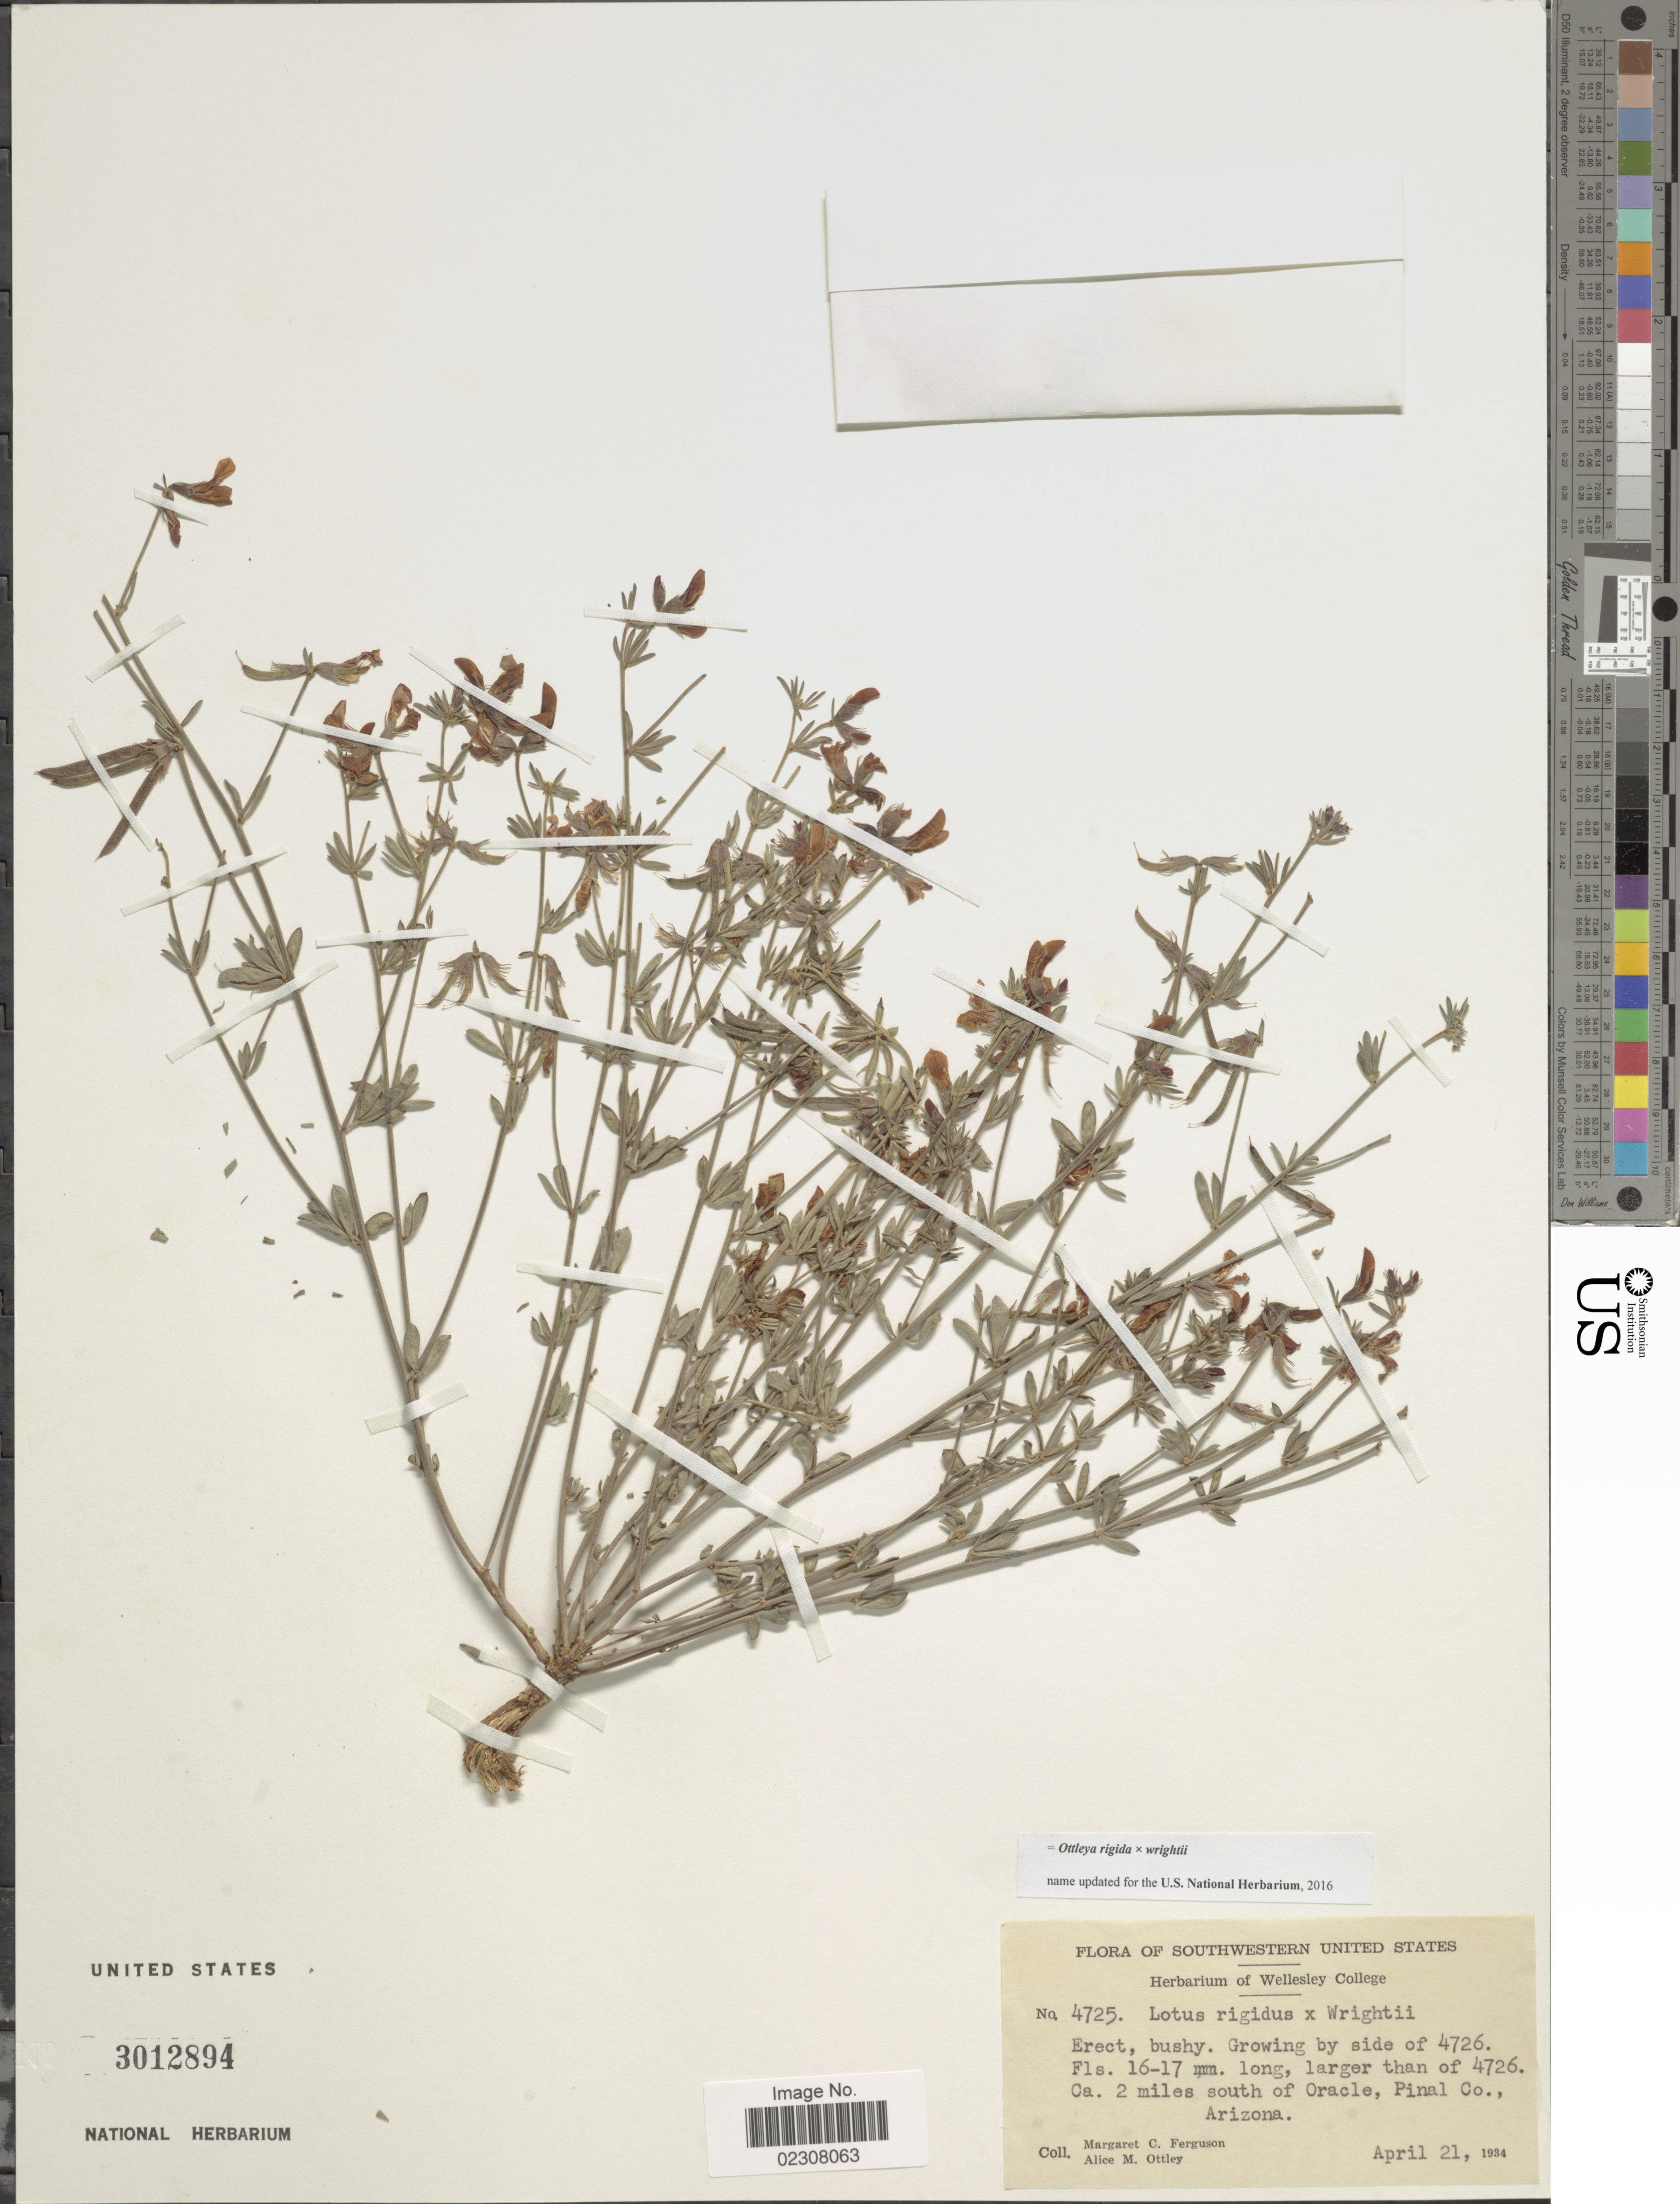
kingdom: Plantae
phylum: Tracheophyta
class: Magnoliopsida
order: Fabales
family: Fabaceae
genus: Ottleya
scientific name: Ottleya rigida x O. wrightii (A. Gray) D.D. Sokoloff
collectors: M. Ferguson & A. M. Ottley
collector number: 4725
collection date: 1934-04-21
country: United States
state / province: Arizona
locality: Southwestern United States, Ca. 2 miles south of Oracle, Pinal Co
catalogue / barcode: US 3012894